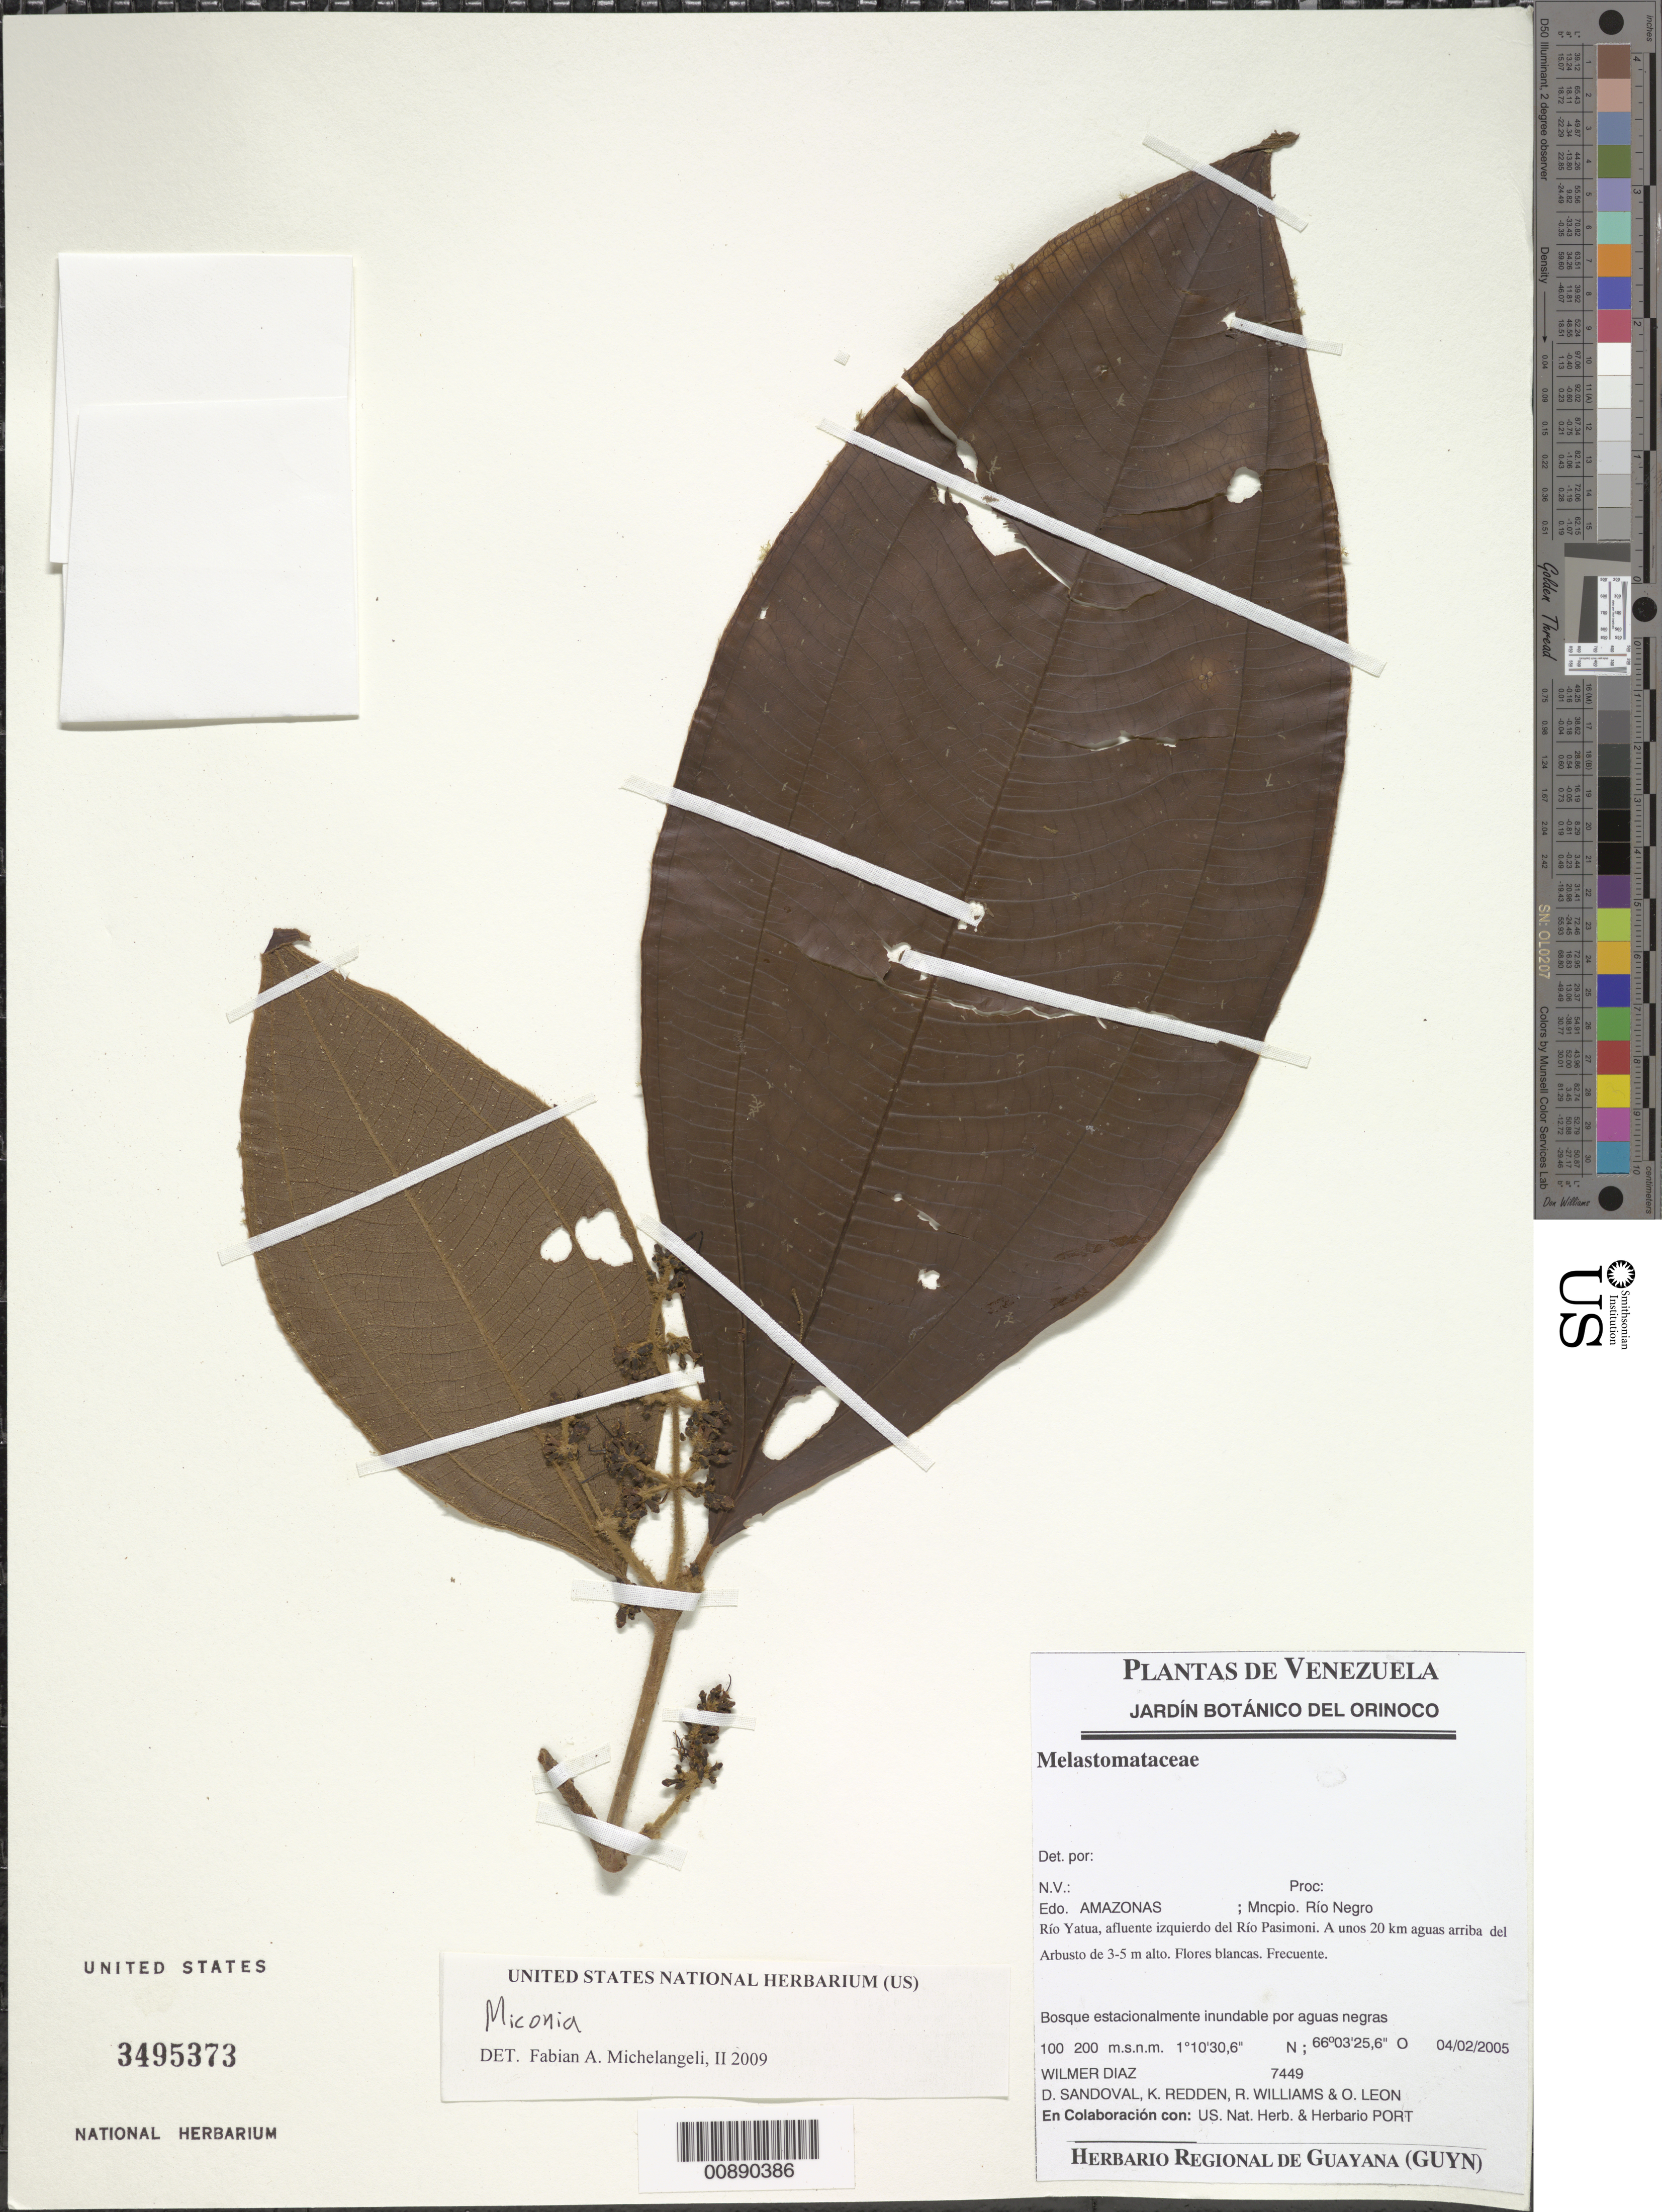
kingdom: Plantae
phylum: Tracheophyta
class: Magnoliopsida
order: Myrtales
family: Melastomataceae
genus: Miconia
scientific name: Miconia sp.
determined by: Michelangeli, F. A.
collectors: W. Díaz P., D. Sandoval, K. M. Redden, R. Williams & O. León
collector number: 7449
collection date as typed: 4-Feb-05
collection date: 2005-02-04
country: Venezuela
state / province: Amazonas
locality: Mun. Río Negro, Río Yatua, afluente del Río Pasimoni, 20 km aguas arriba del Campamento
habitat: Bosque estacionalmente inundable por aguas negras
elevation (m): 100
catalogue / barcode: US 3495373